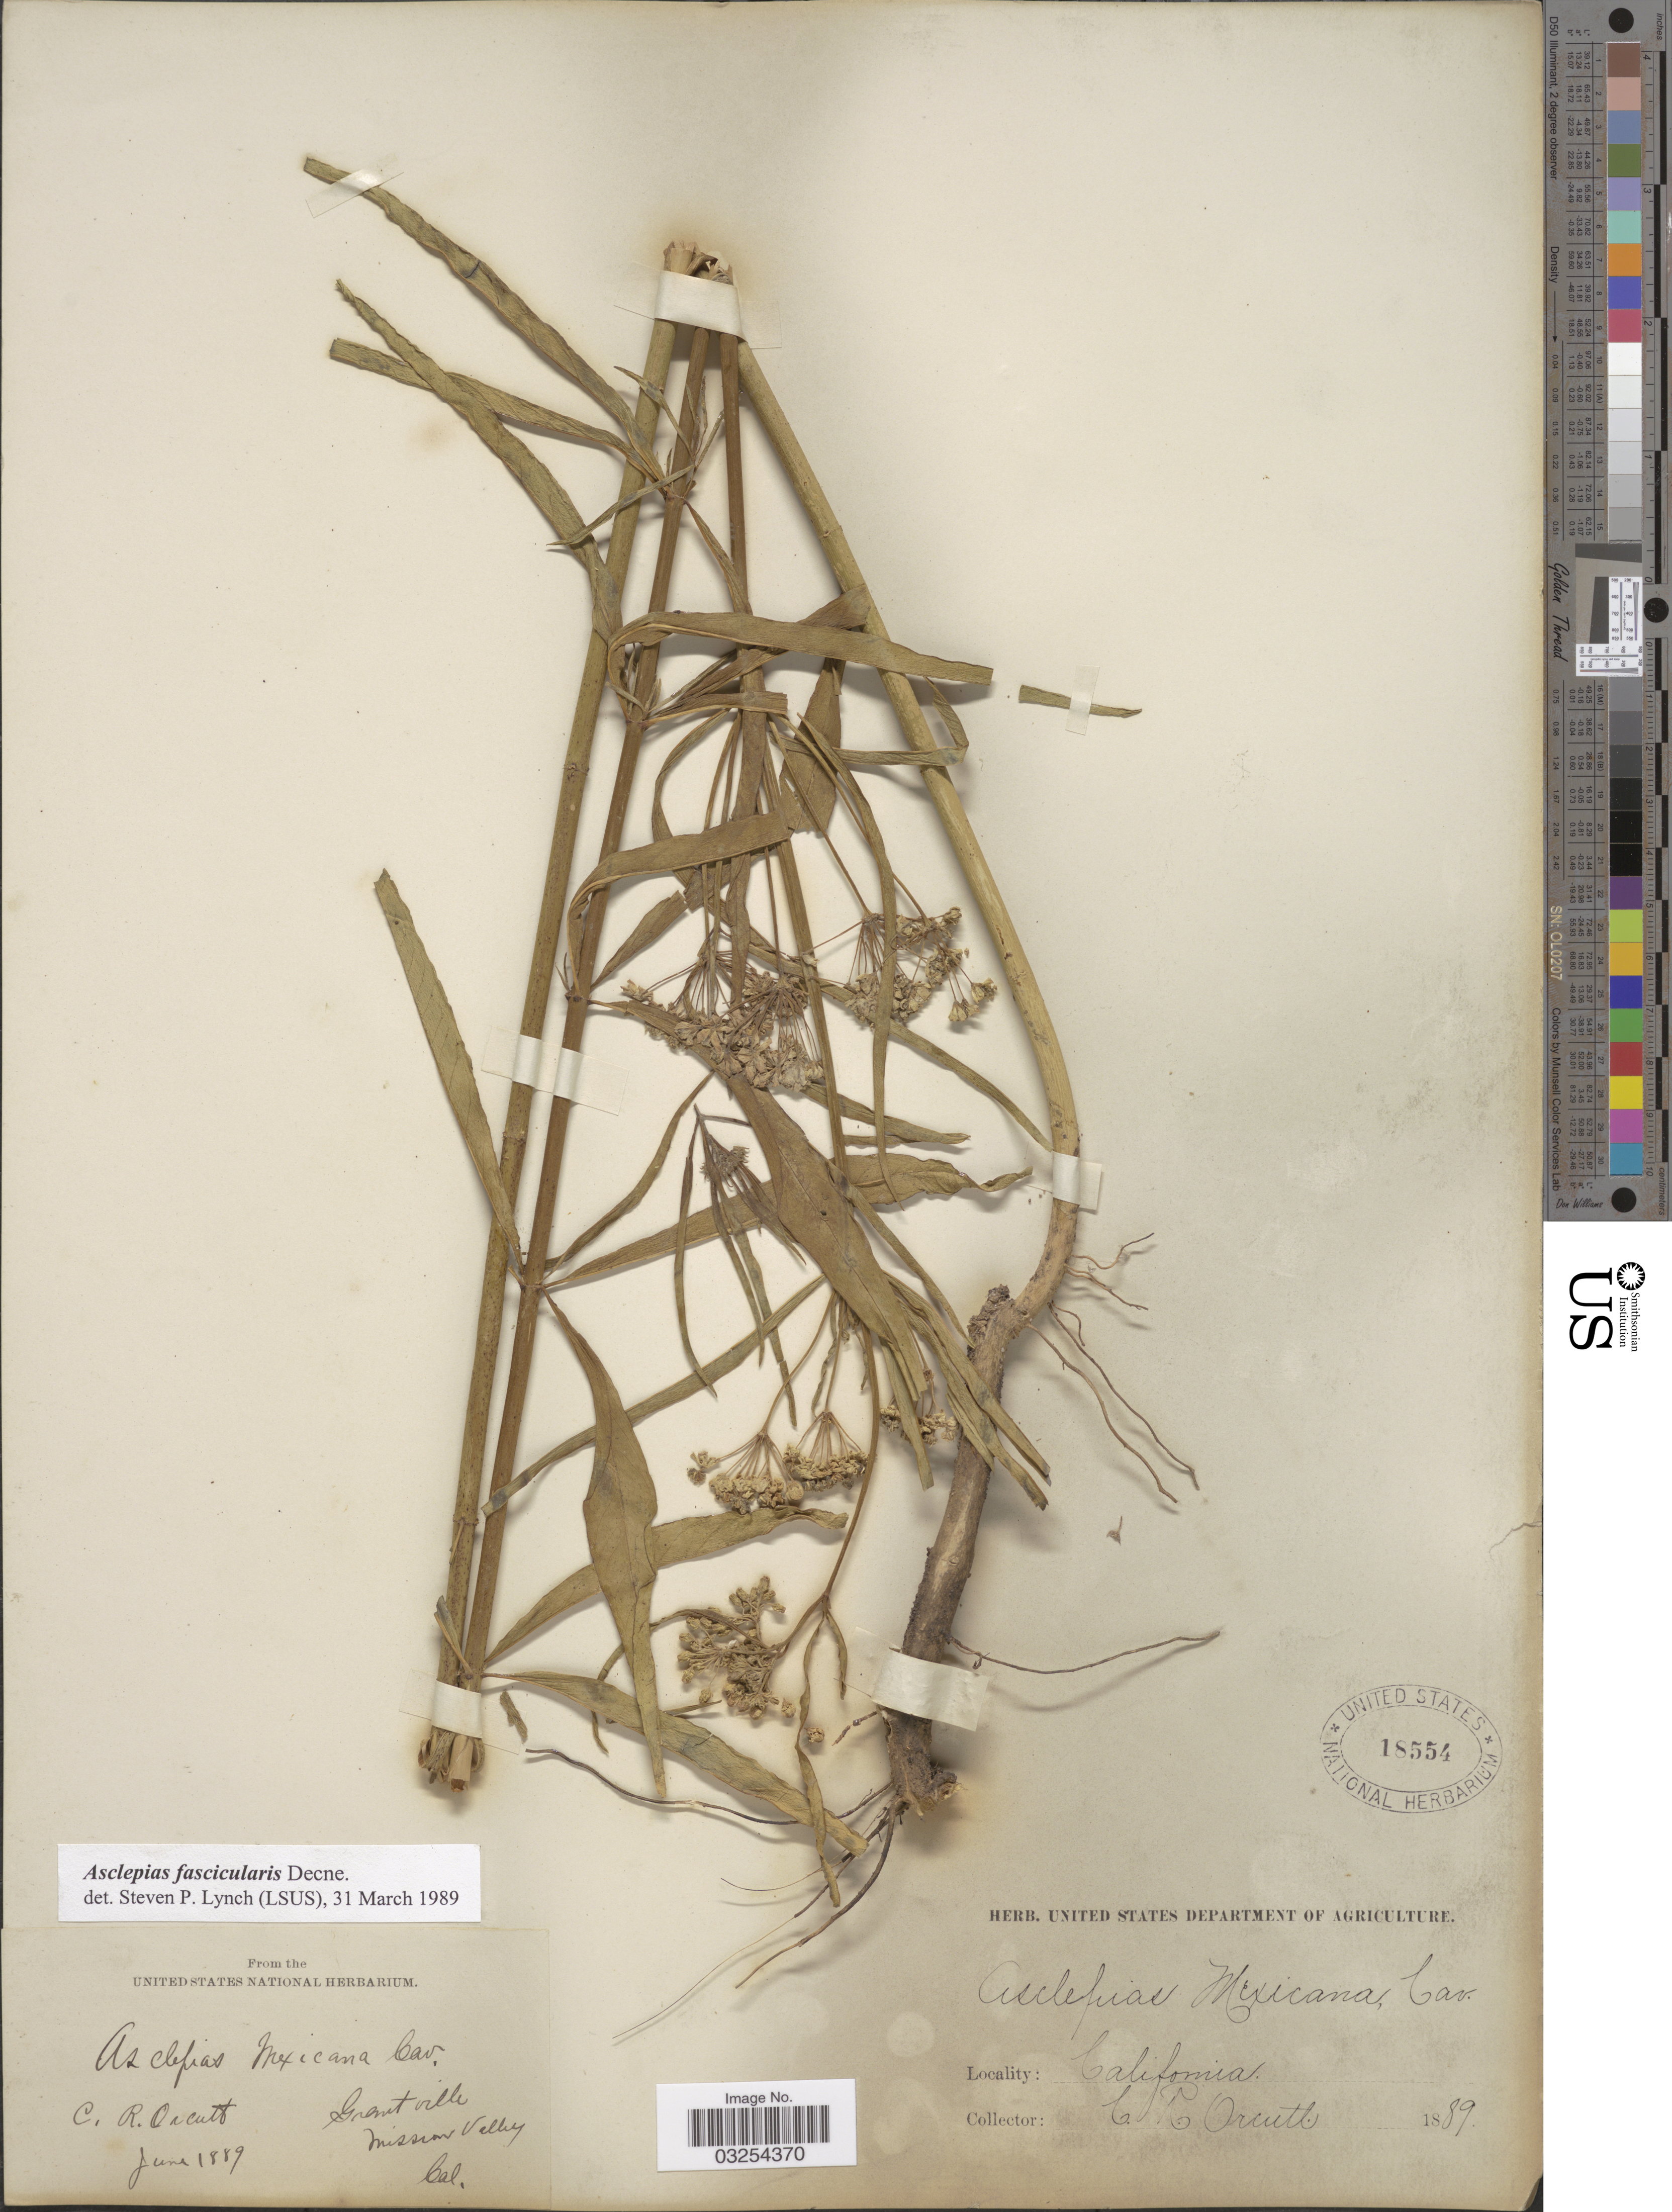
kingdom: Plantae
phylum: Tracheophyta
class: Magnoliopsida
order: Gentianales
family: Apocynaceae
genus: Asclepias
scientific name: Asclepias fascicularis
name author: Decne.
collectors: C. R. Orcutt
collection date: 1889-06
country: United States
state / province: California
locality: Grantville, Mission Valley.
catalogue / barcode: US 18554